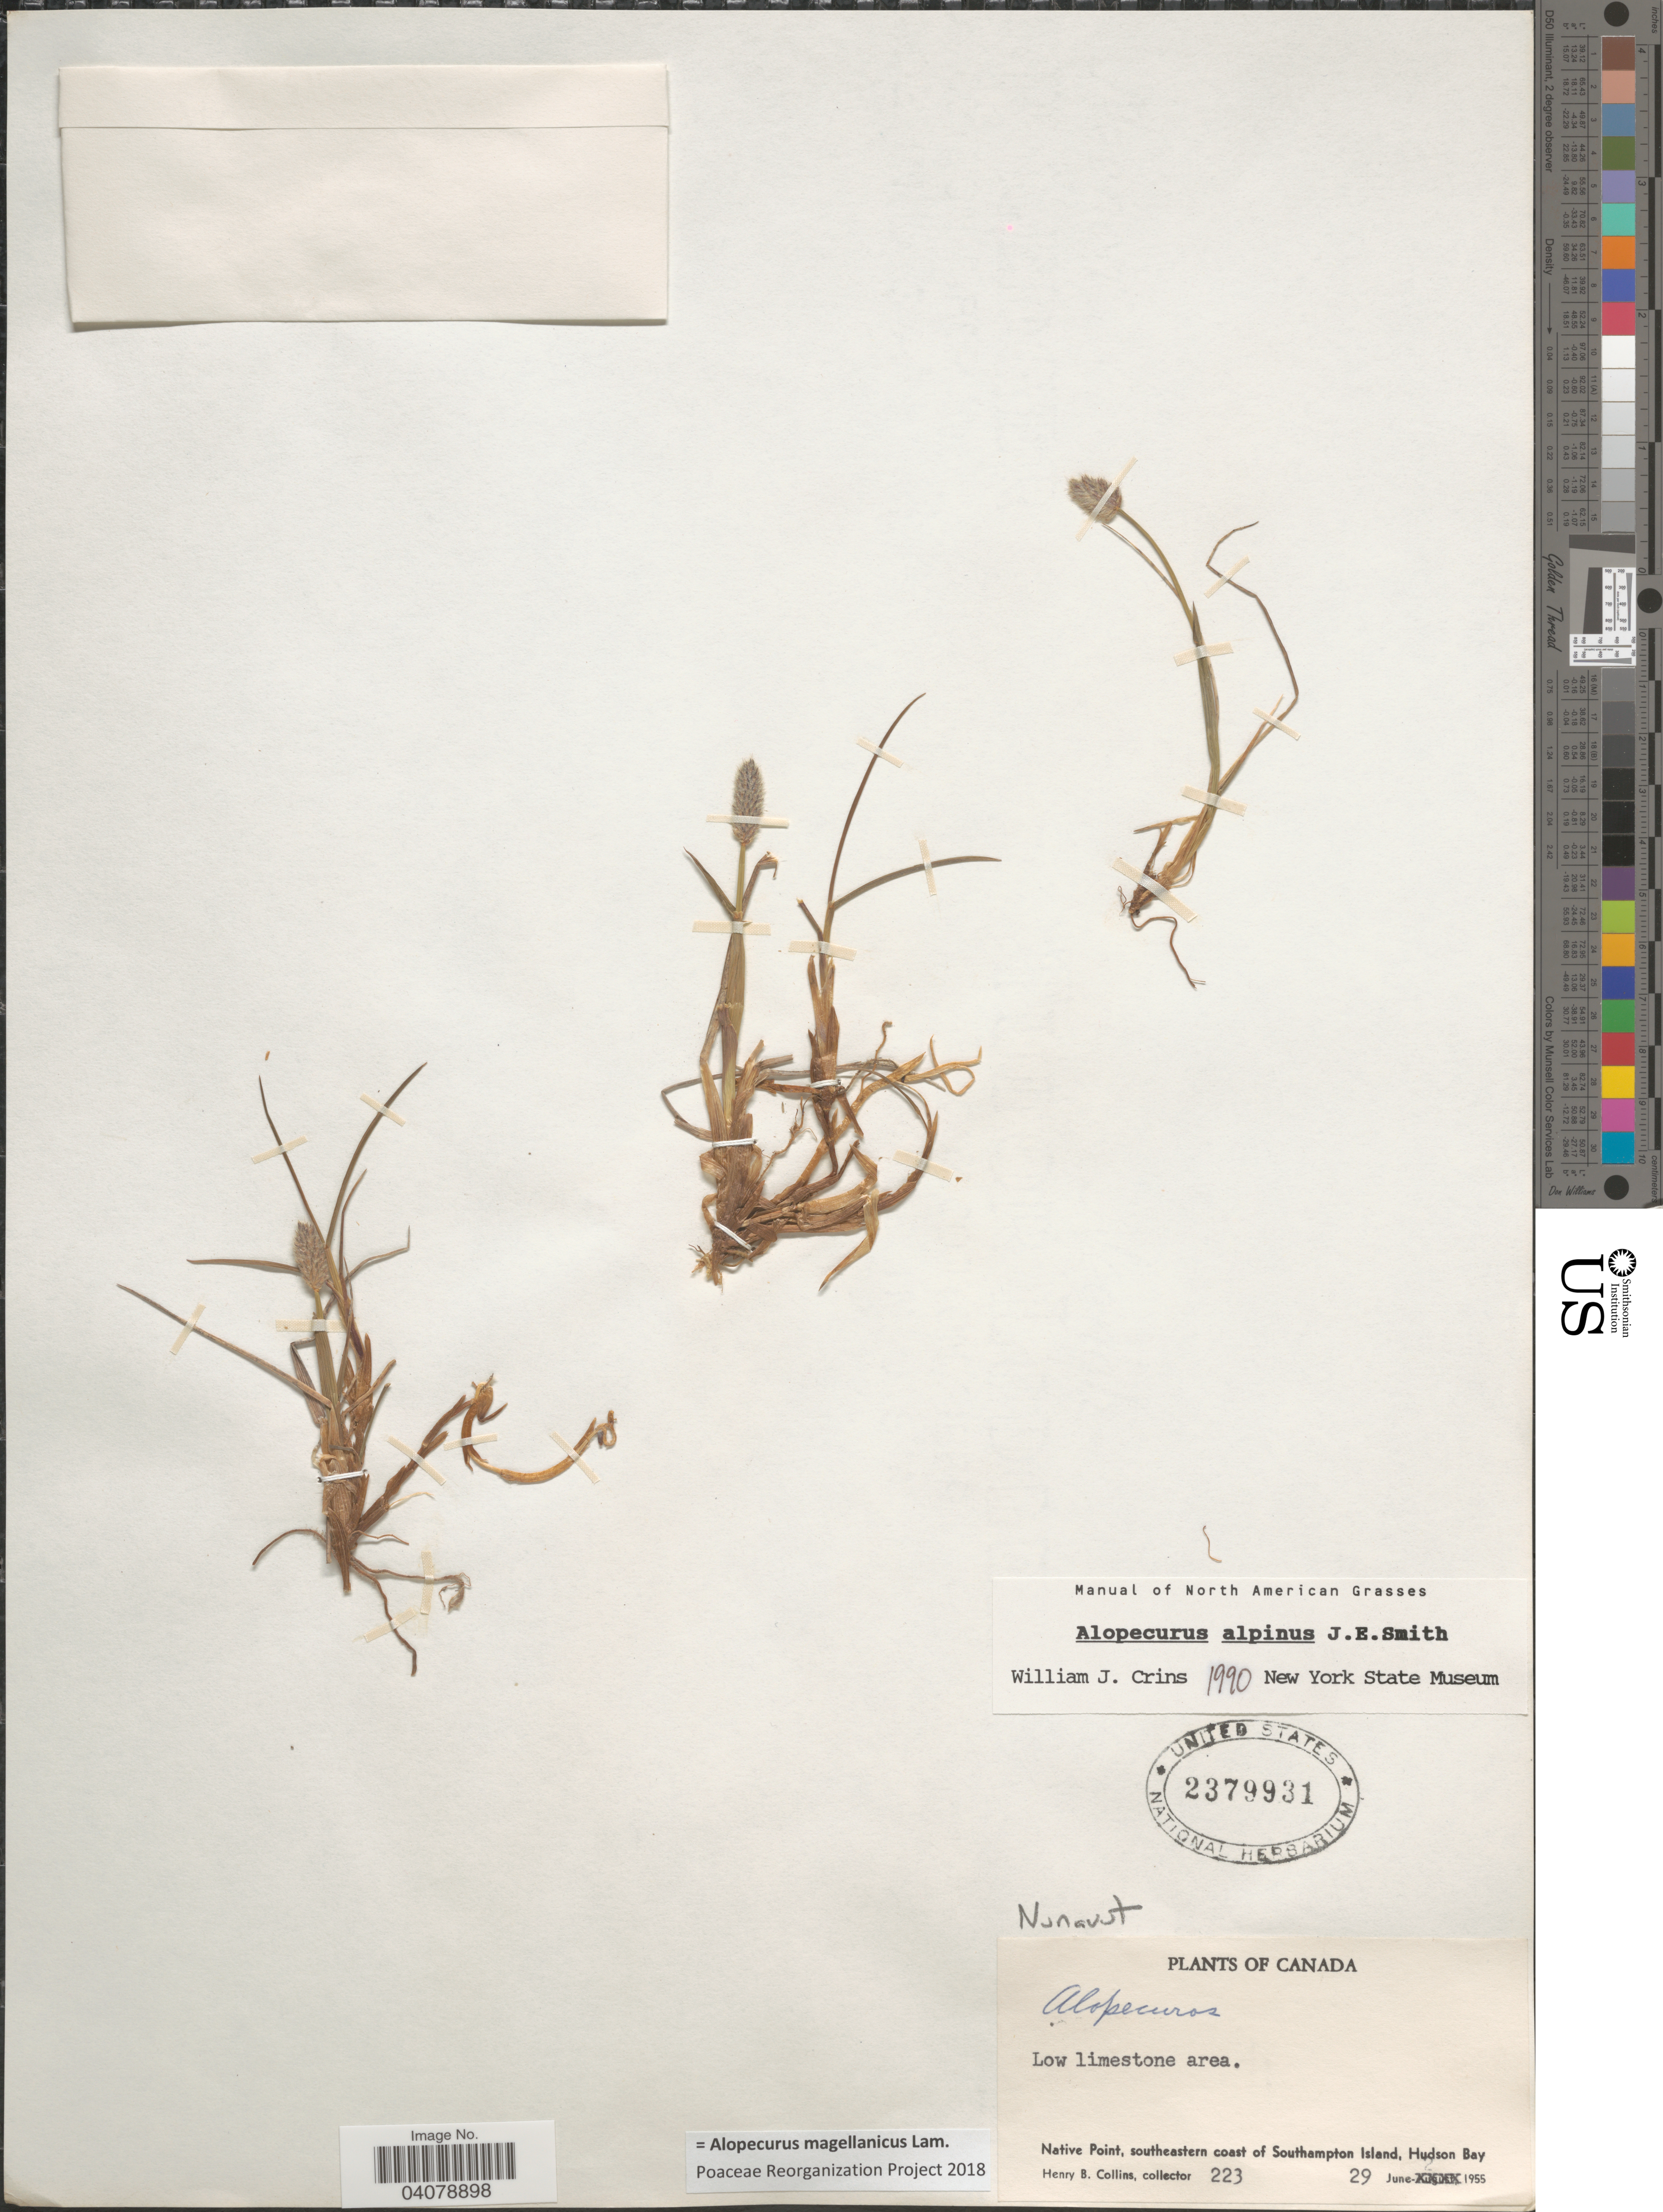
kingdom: Plantae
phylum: Tracheophyta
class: Liliopsida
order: Poales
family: Poaceae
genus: Alopecurus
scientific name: Alopecurus magellanicus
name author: Lam.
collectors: H. Collins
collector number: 223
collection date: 1955-06-29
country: Canada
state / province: Nunavut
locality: Native Point, southeastern coast of Southampton Island, Hudson Bay.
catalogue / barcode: US 2379931